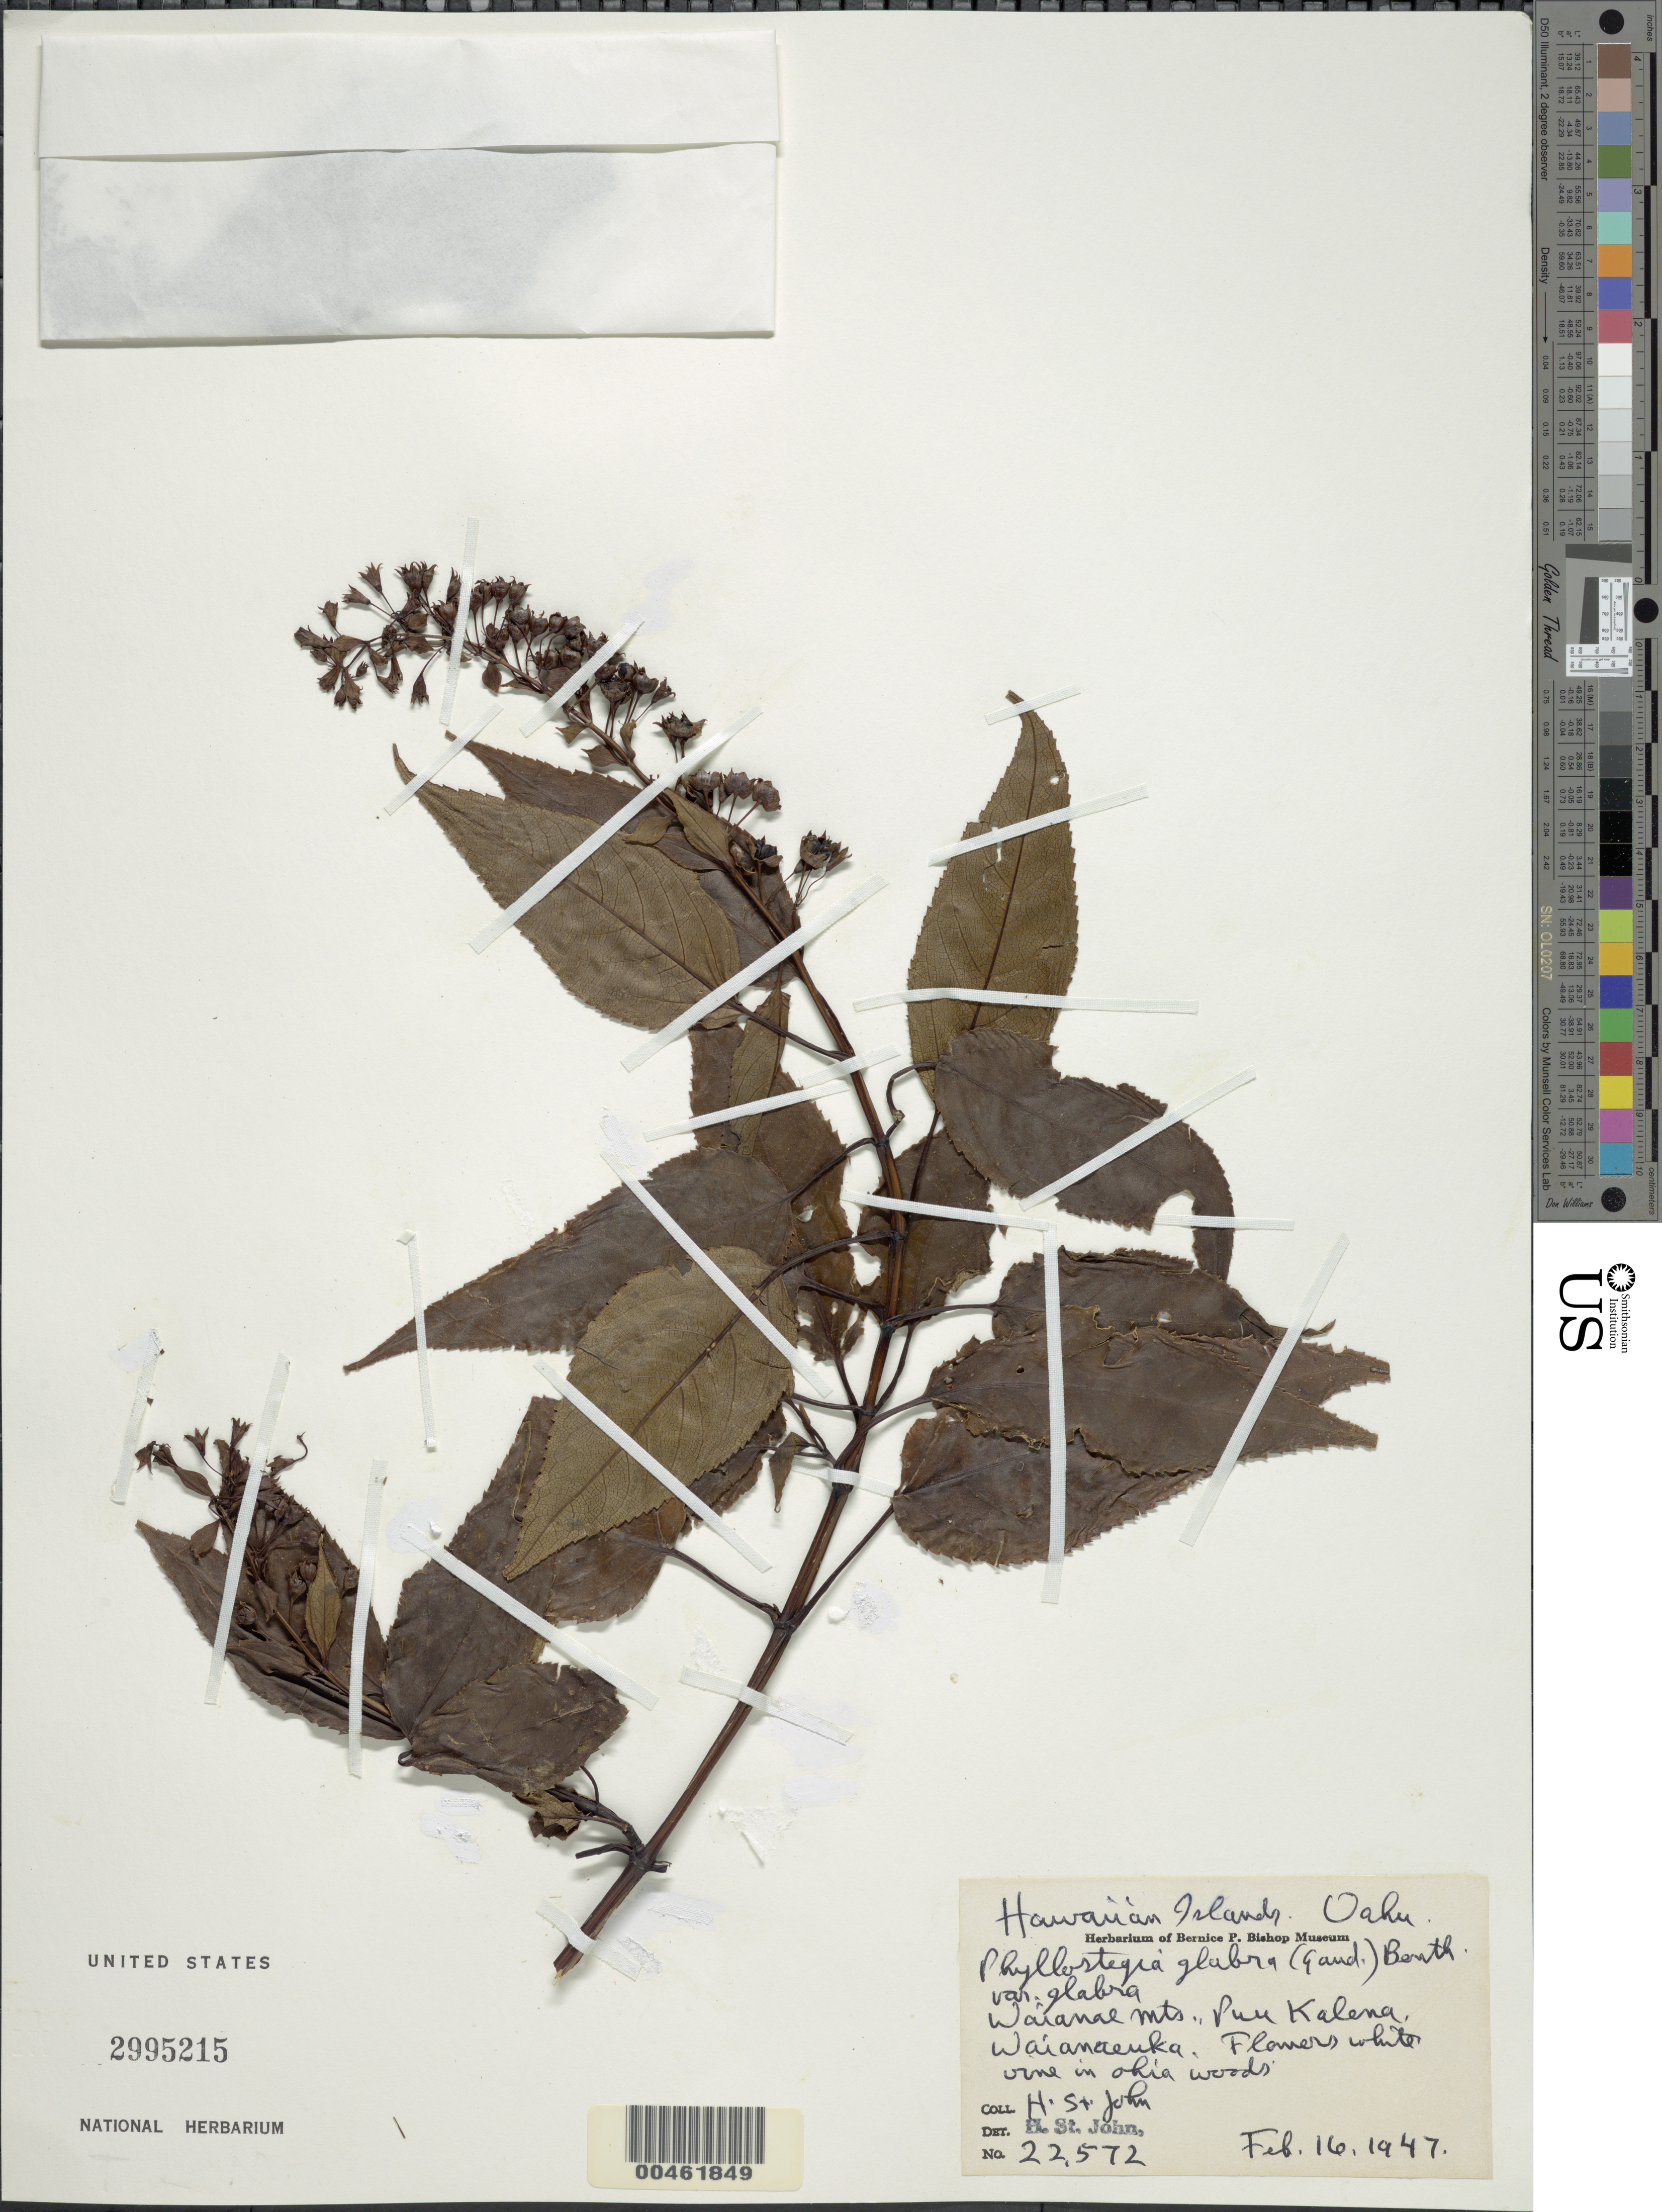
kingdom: Plantae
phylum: Tracheophyta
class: Magnoliopsida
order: Lamiales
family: Lamiaceae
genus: Phyllostegia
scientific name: Phyllostegia glabra var. glabra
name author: (Gaudich.) Benth.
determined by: St. John, H.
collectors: H. St. John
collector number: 22572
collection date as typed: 16 Feb 1947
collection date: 1947-02-16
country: United States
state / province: Hawaii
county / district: Honolulu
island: Oahu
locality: Waianae Mountains, Puu Kalena, Waianaeuka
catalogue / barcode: US 2995215